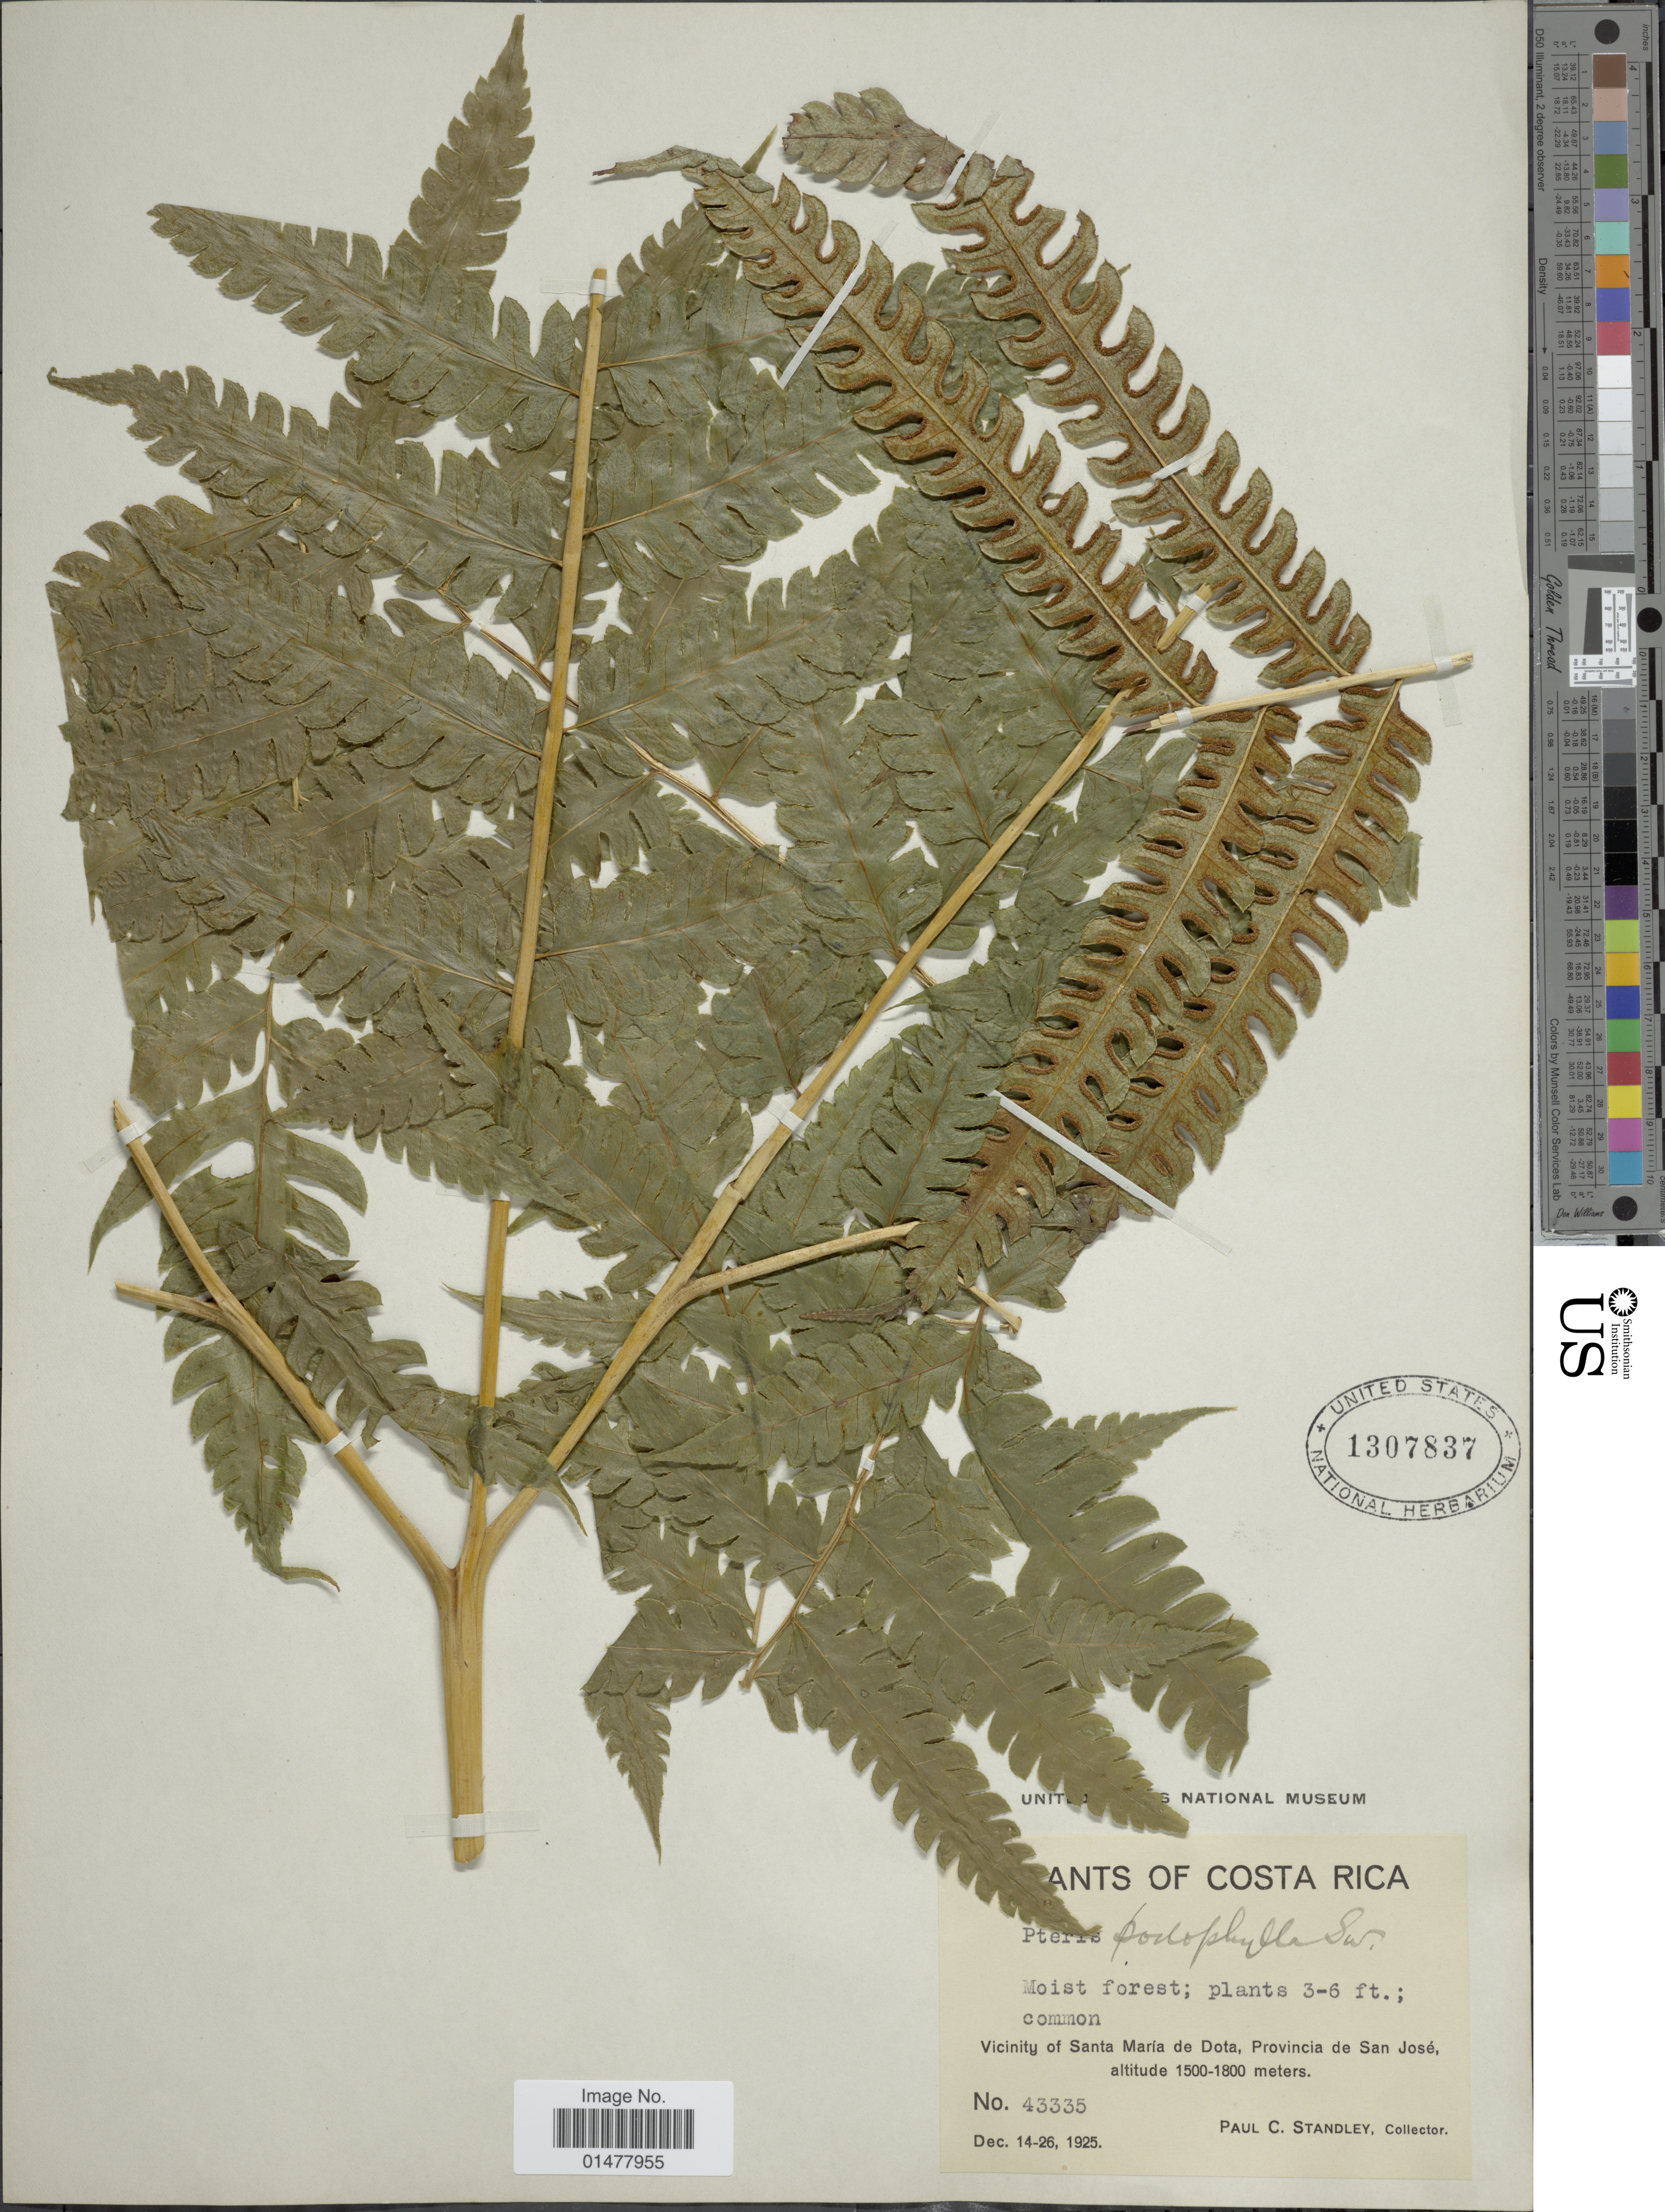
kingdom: Plantae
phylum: Tracheophyta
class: Polypodiopsida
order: Polypodiales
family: Pteridaceae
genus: Pteris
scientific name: Pteris podophylla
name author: Sw.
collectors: P. C. Standley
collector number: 43335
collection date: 1925-12-14/1925-12-26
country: Costa Rica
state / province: San José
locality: Plants of Costa Rica, Vicinity of Santa Maria de Dota, Provincia de San José,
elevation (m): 1500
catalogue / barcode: US 1307837